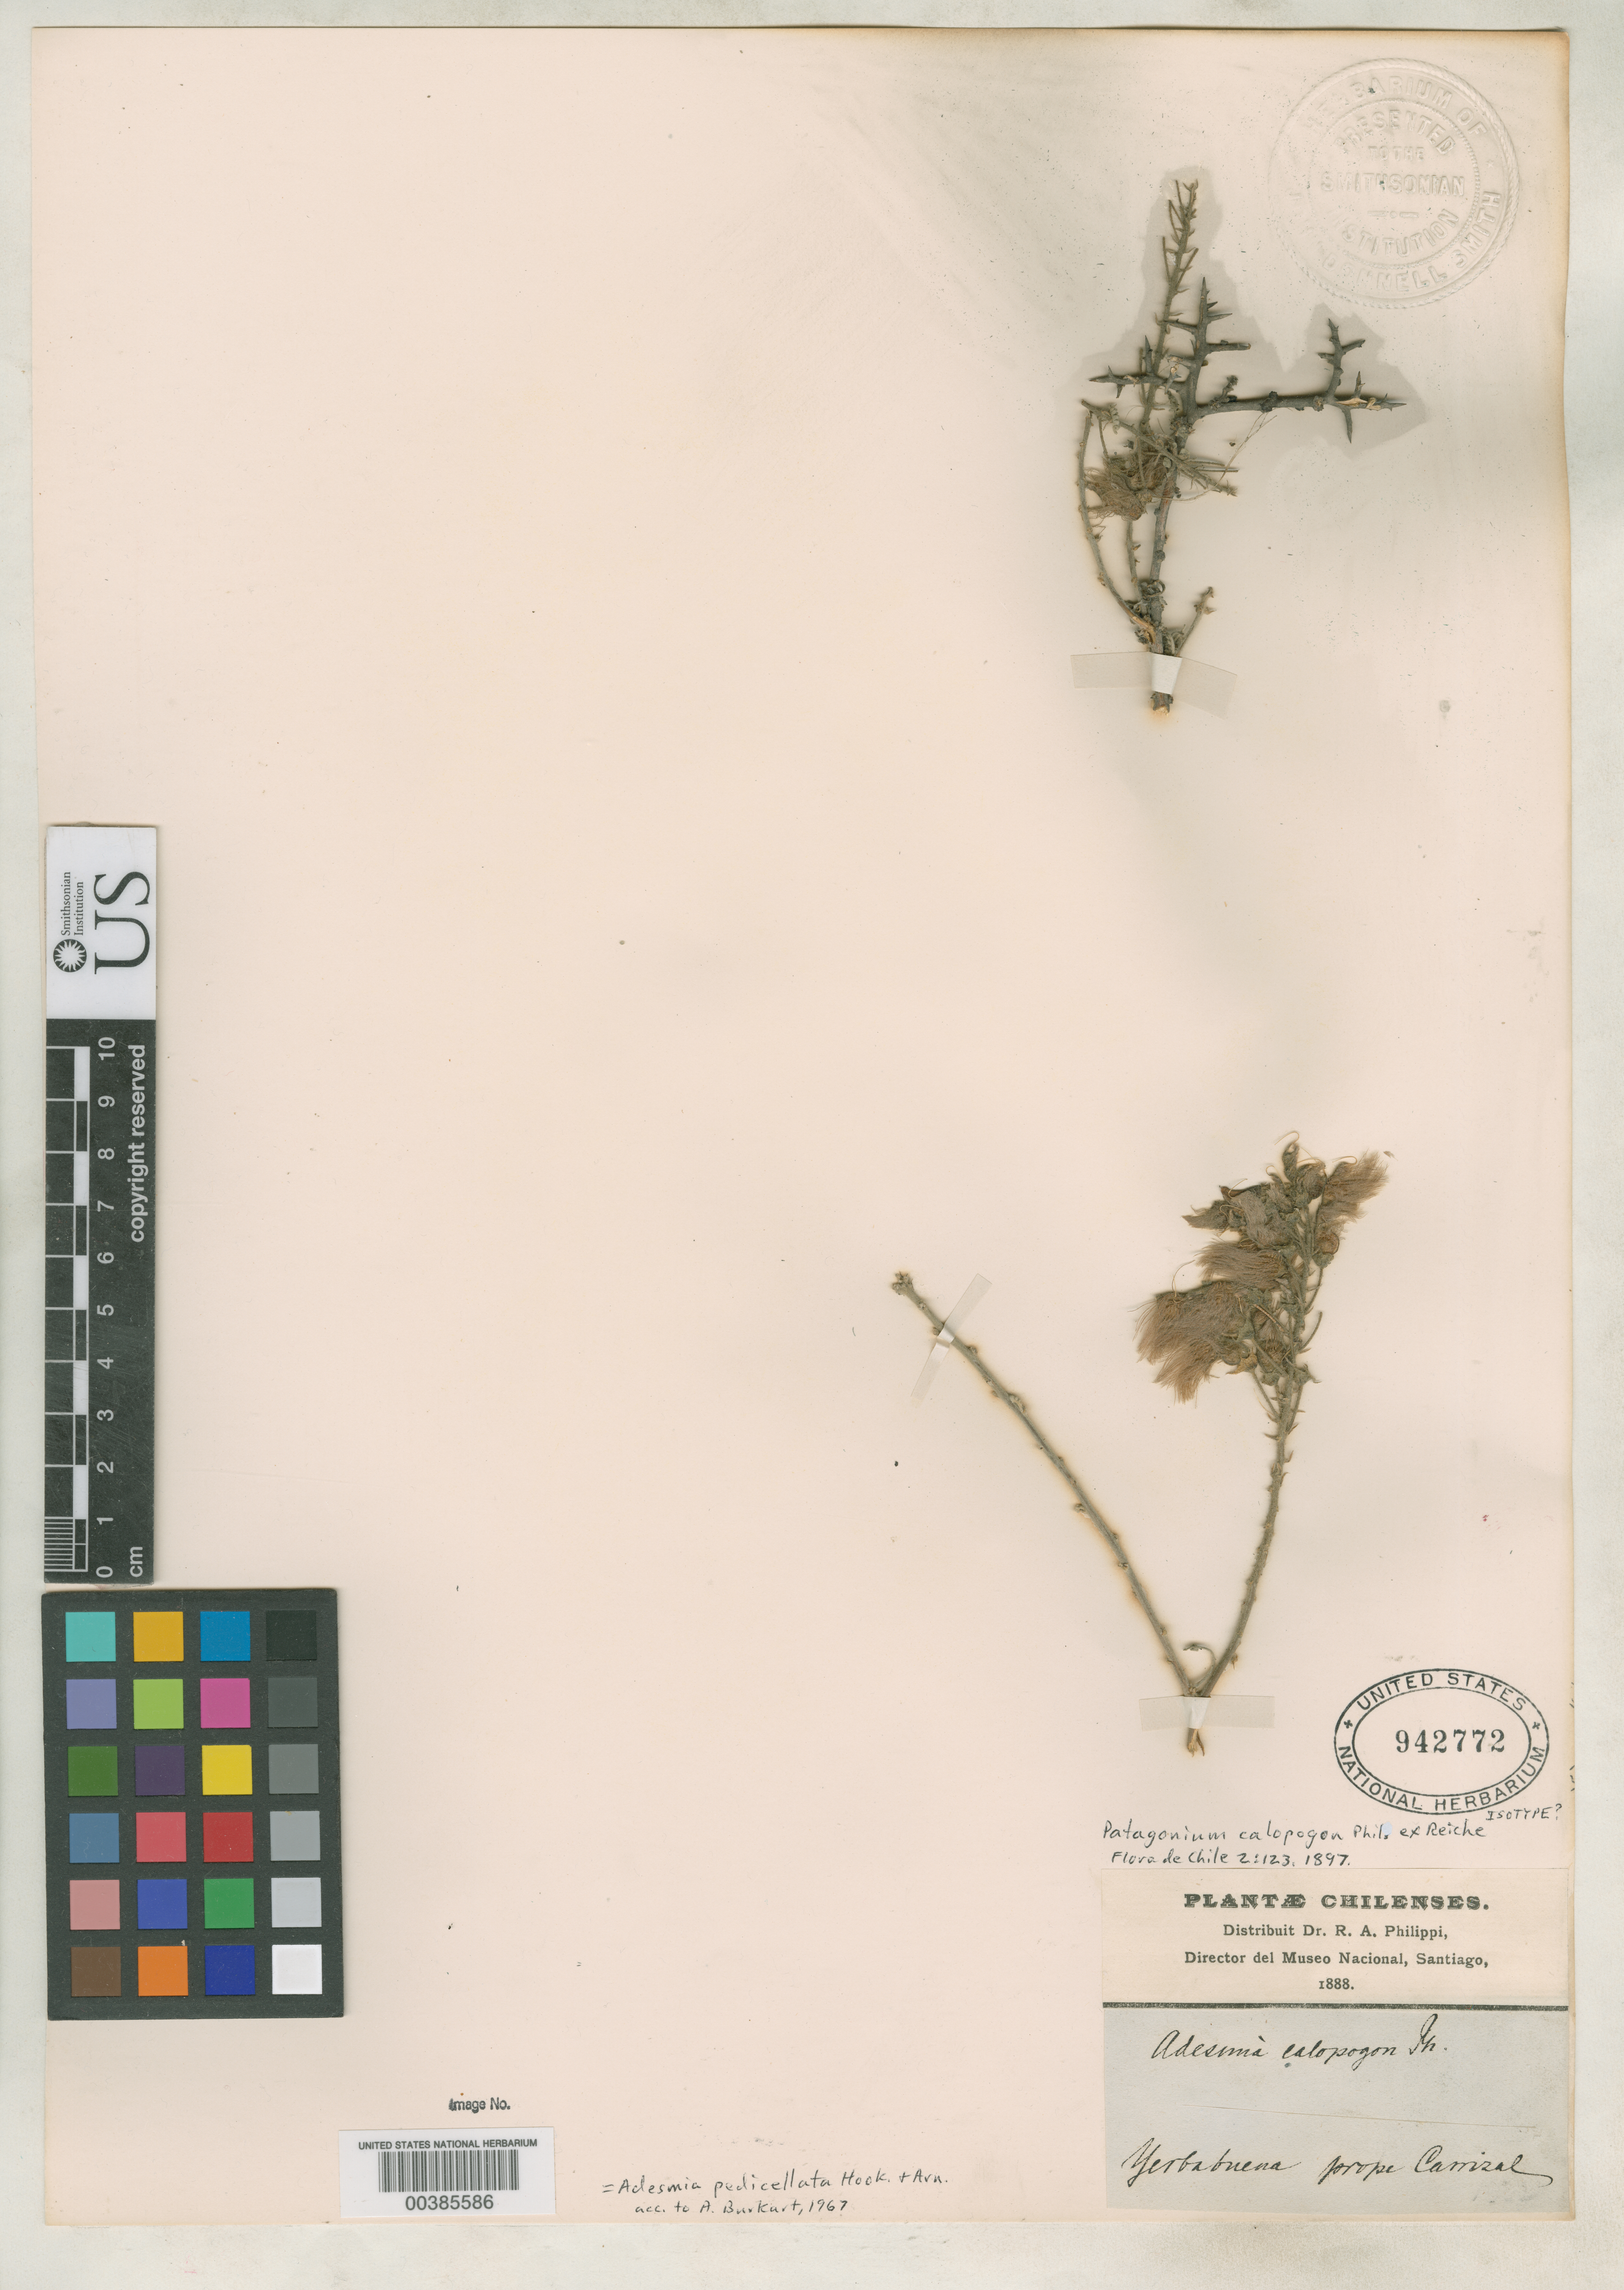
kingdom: Plantae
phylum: Tracheophyta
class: Magnoliopsida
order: Fabales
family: Fabaceae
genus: Patagonium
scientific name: Patagonium calopogon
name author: Phil. ex Reiche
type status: Possible Isotype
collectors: R. A. Philippi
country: Chile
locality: Yerbabuena prope Cam (Sal).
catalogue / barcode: US 942772